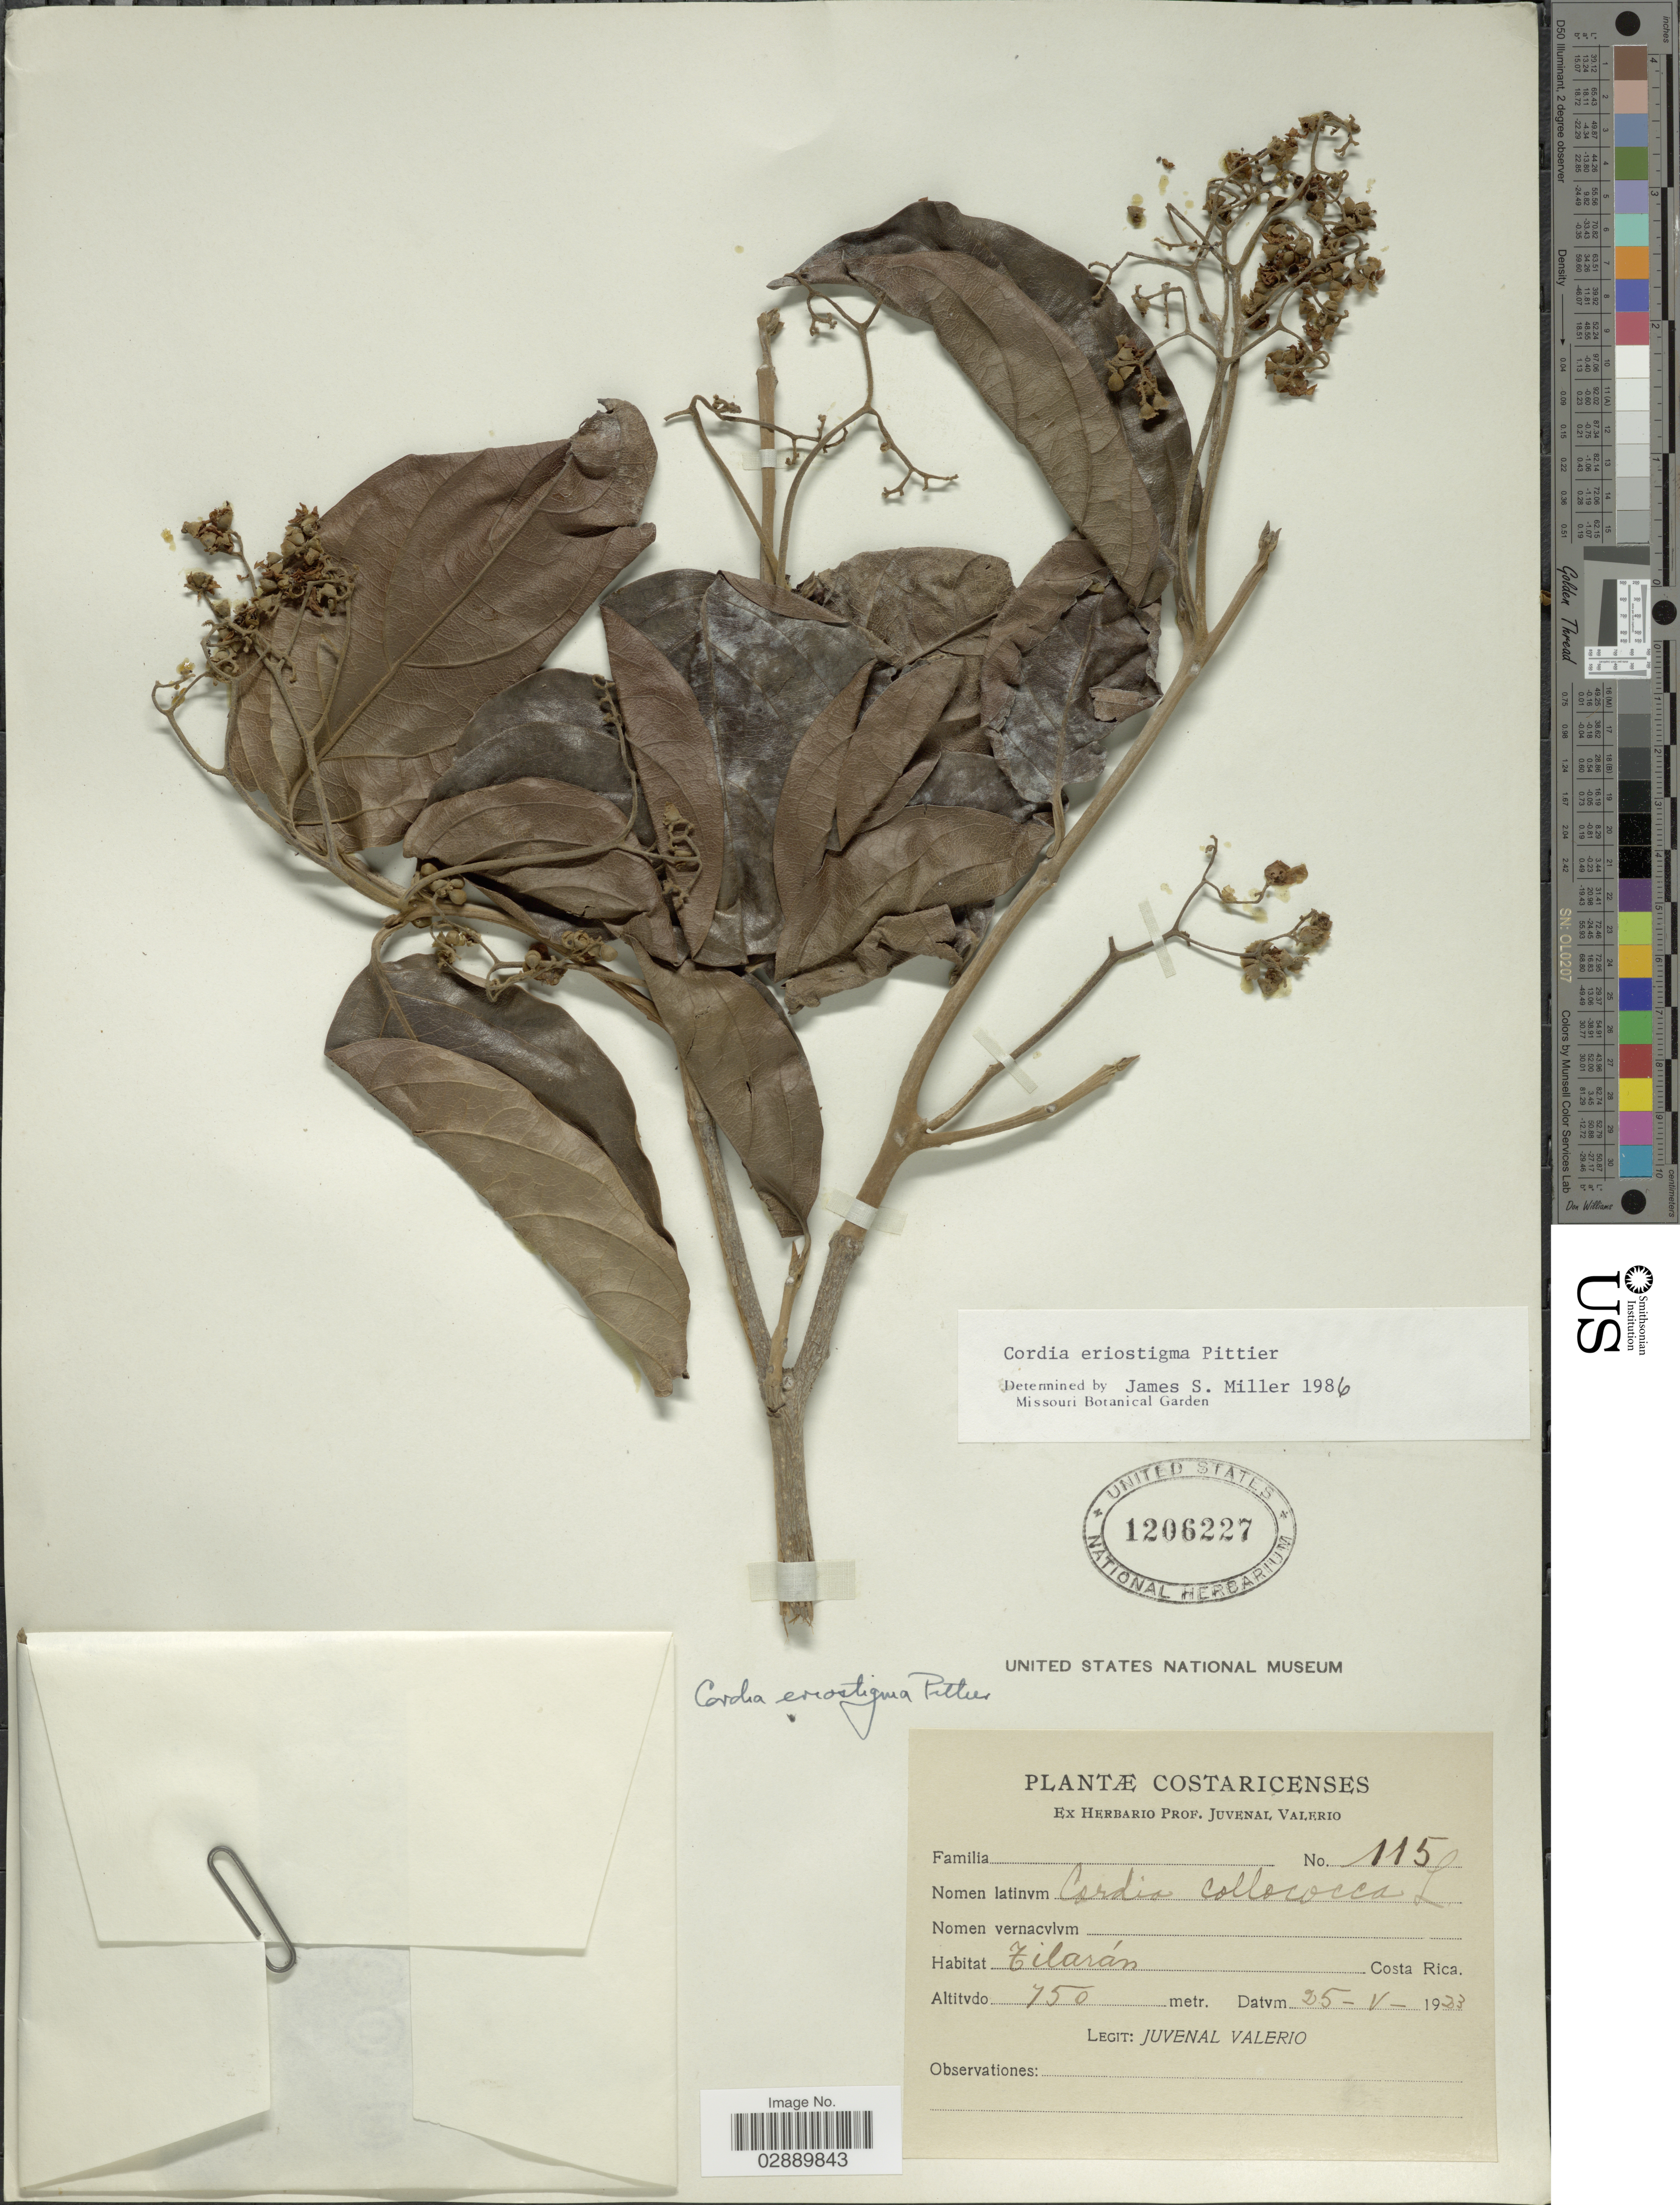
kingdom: Plantae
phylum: Tracheophyta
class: Magnoliopsida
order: Boraginales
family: Cordiaceae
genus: Cordia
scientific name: Cordia eriostigma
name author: Pittier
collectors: J. Valerio R.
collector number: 115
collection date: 1923-05-25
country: Costa Rica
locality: Tilarán.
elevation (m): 750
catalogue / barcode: US 1206227